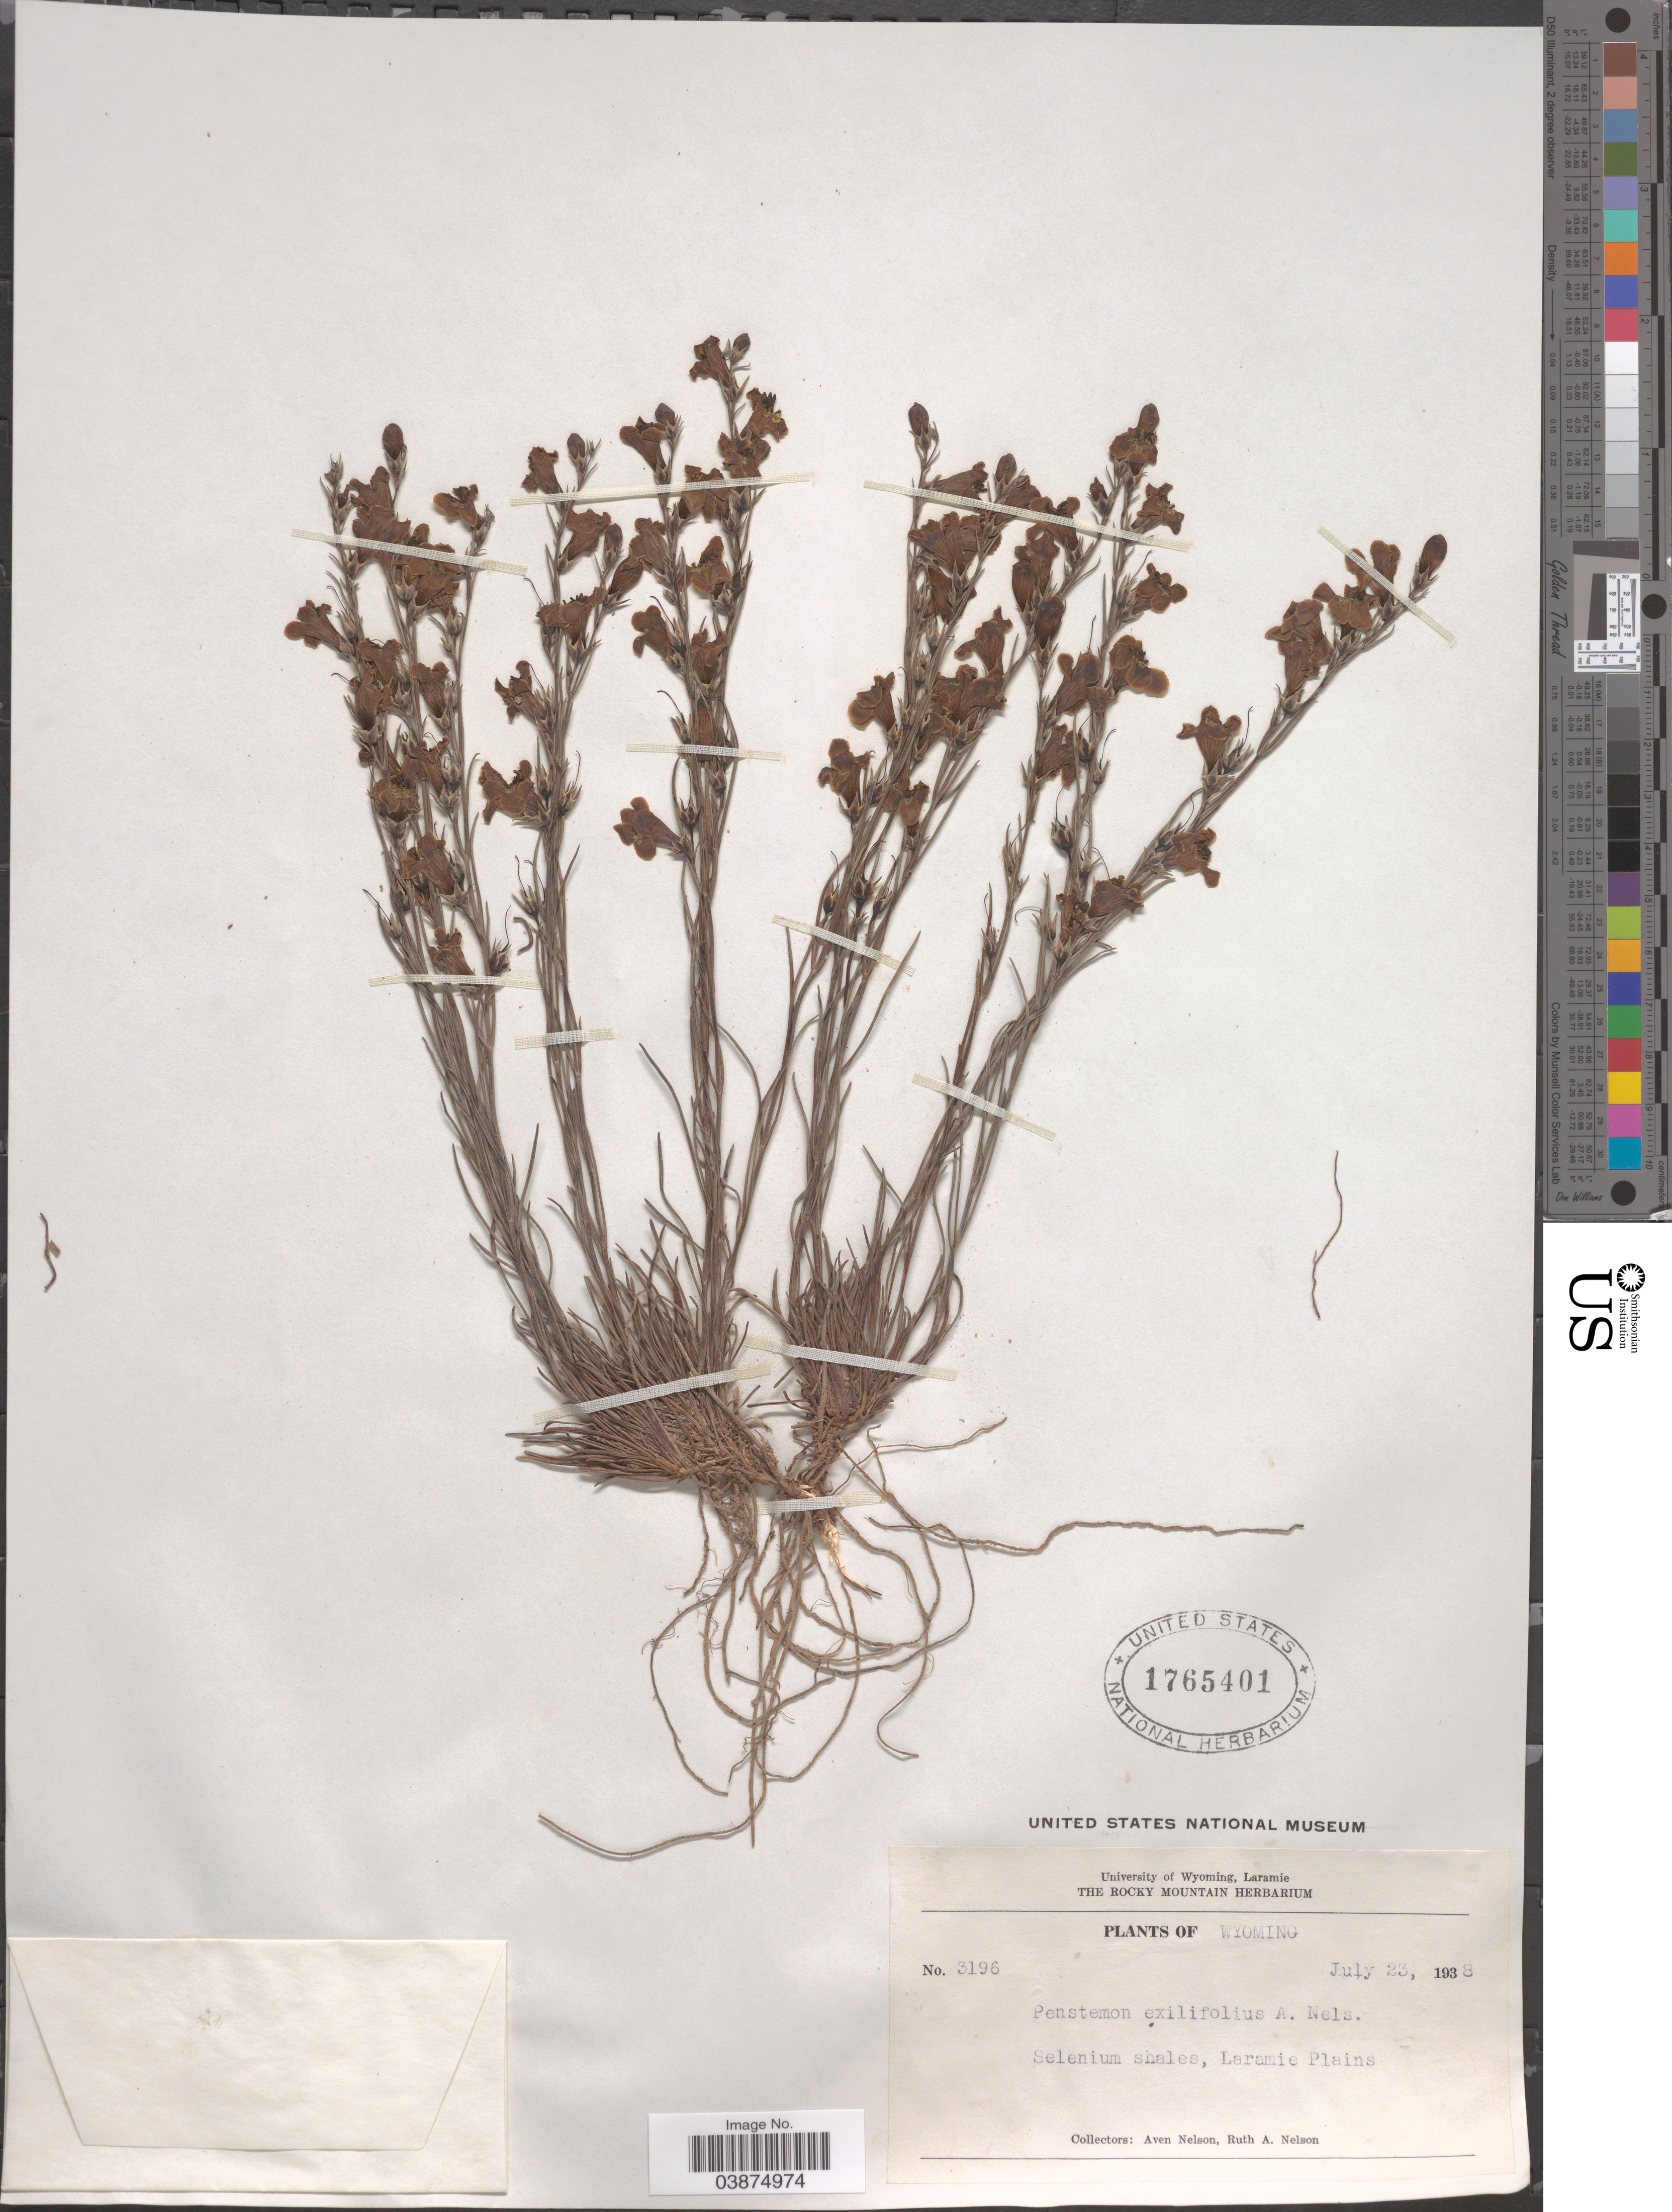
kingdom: Plantae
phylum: Tracheophyta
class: Magnoliopsida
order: Lamiales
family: Plantaginaceae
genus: Penstemon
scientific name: Penstemon exilifolius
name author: A. Nelson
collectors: A. Nelson & R. A. Nelson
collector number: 3196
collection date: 1938-07-23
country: United States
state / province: Wyoming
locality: Selenium shales, Laramie Plains.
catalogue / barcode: US 1765401